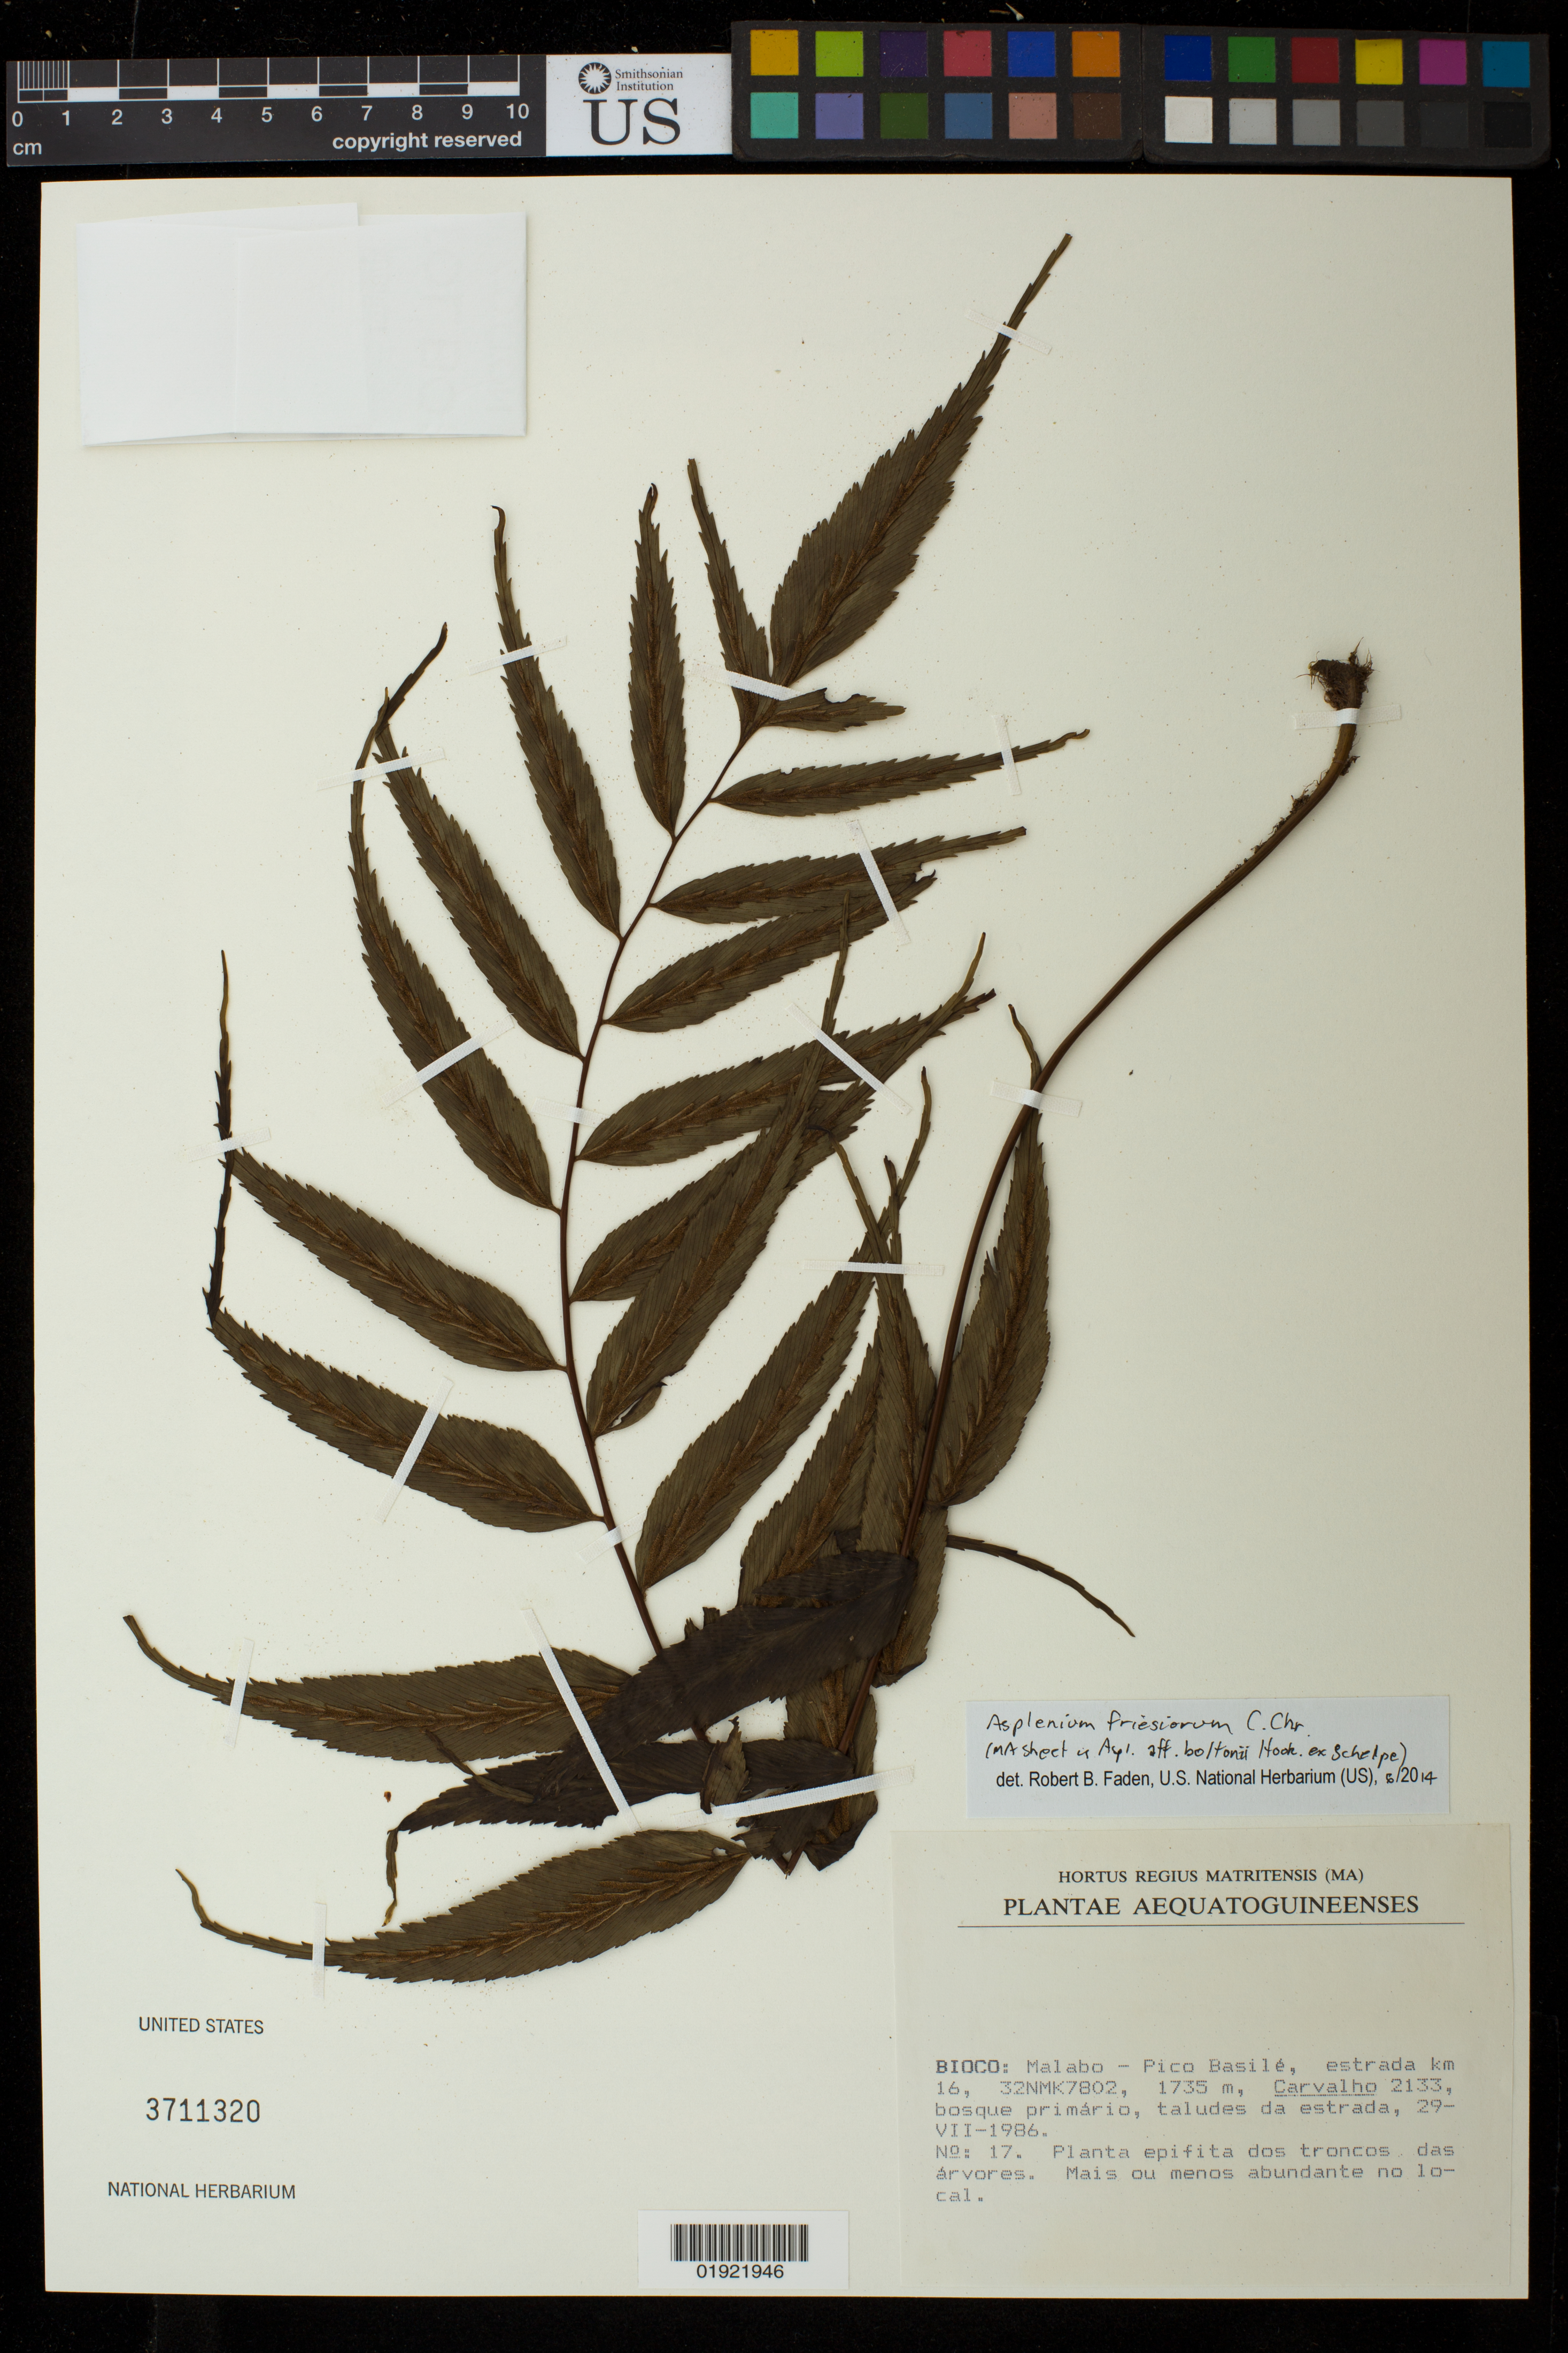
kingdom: Plantae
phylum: Tracheophyta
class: Polypodiopsida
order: Polypodiales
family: Aspleniaceae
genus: Asplenium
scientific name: Asplenium friesiorum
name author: C. Chr.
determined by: Faden, Robert B., (US), Smithsonian Institution - National Museum of Natural History (UNITED STATES)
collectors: Carvalho, --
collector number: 2133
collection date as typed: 29-VII-1986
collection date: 1986-07-29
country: Equatorial Guinea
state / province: Bioko Norte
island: Bioko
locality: Malabo-Pico Basile, estrada km 16, 32NMK7802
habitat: bosque primario, taludes da estrada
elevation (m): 1735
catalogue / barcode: US 3711320